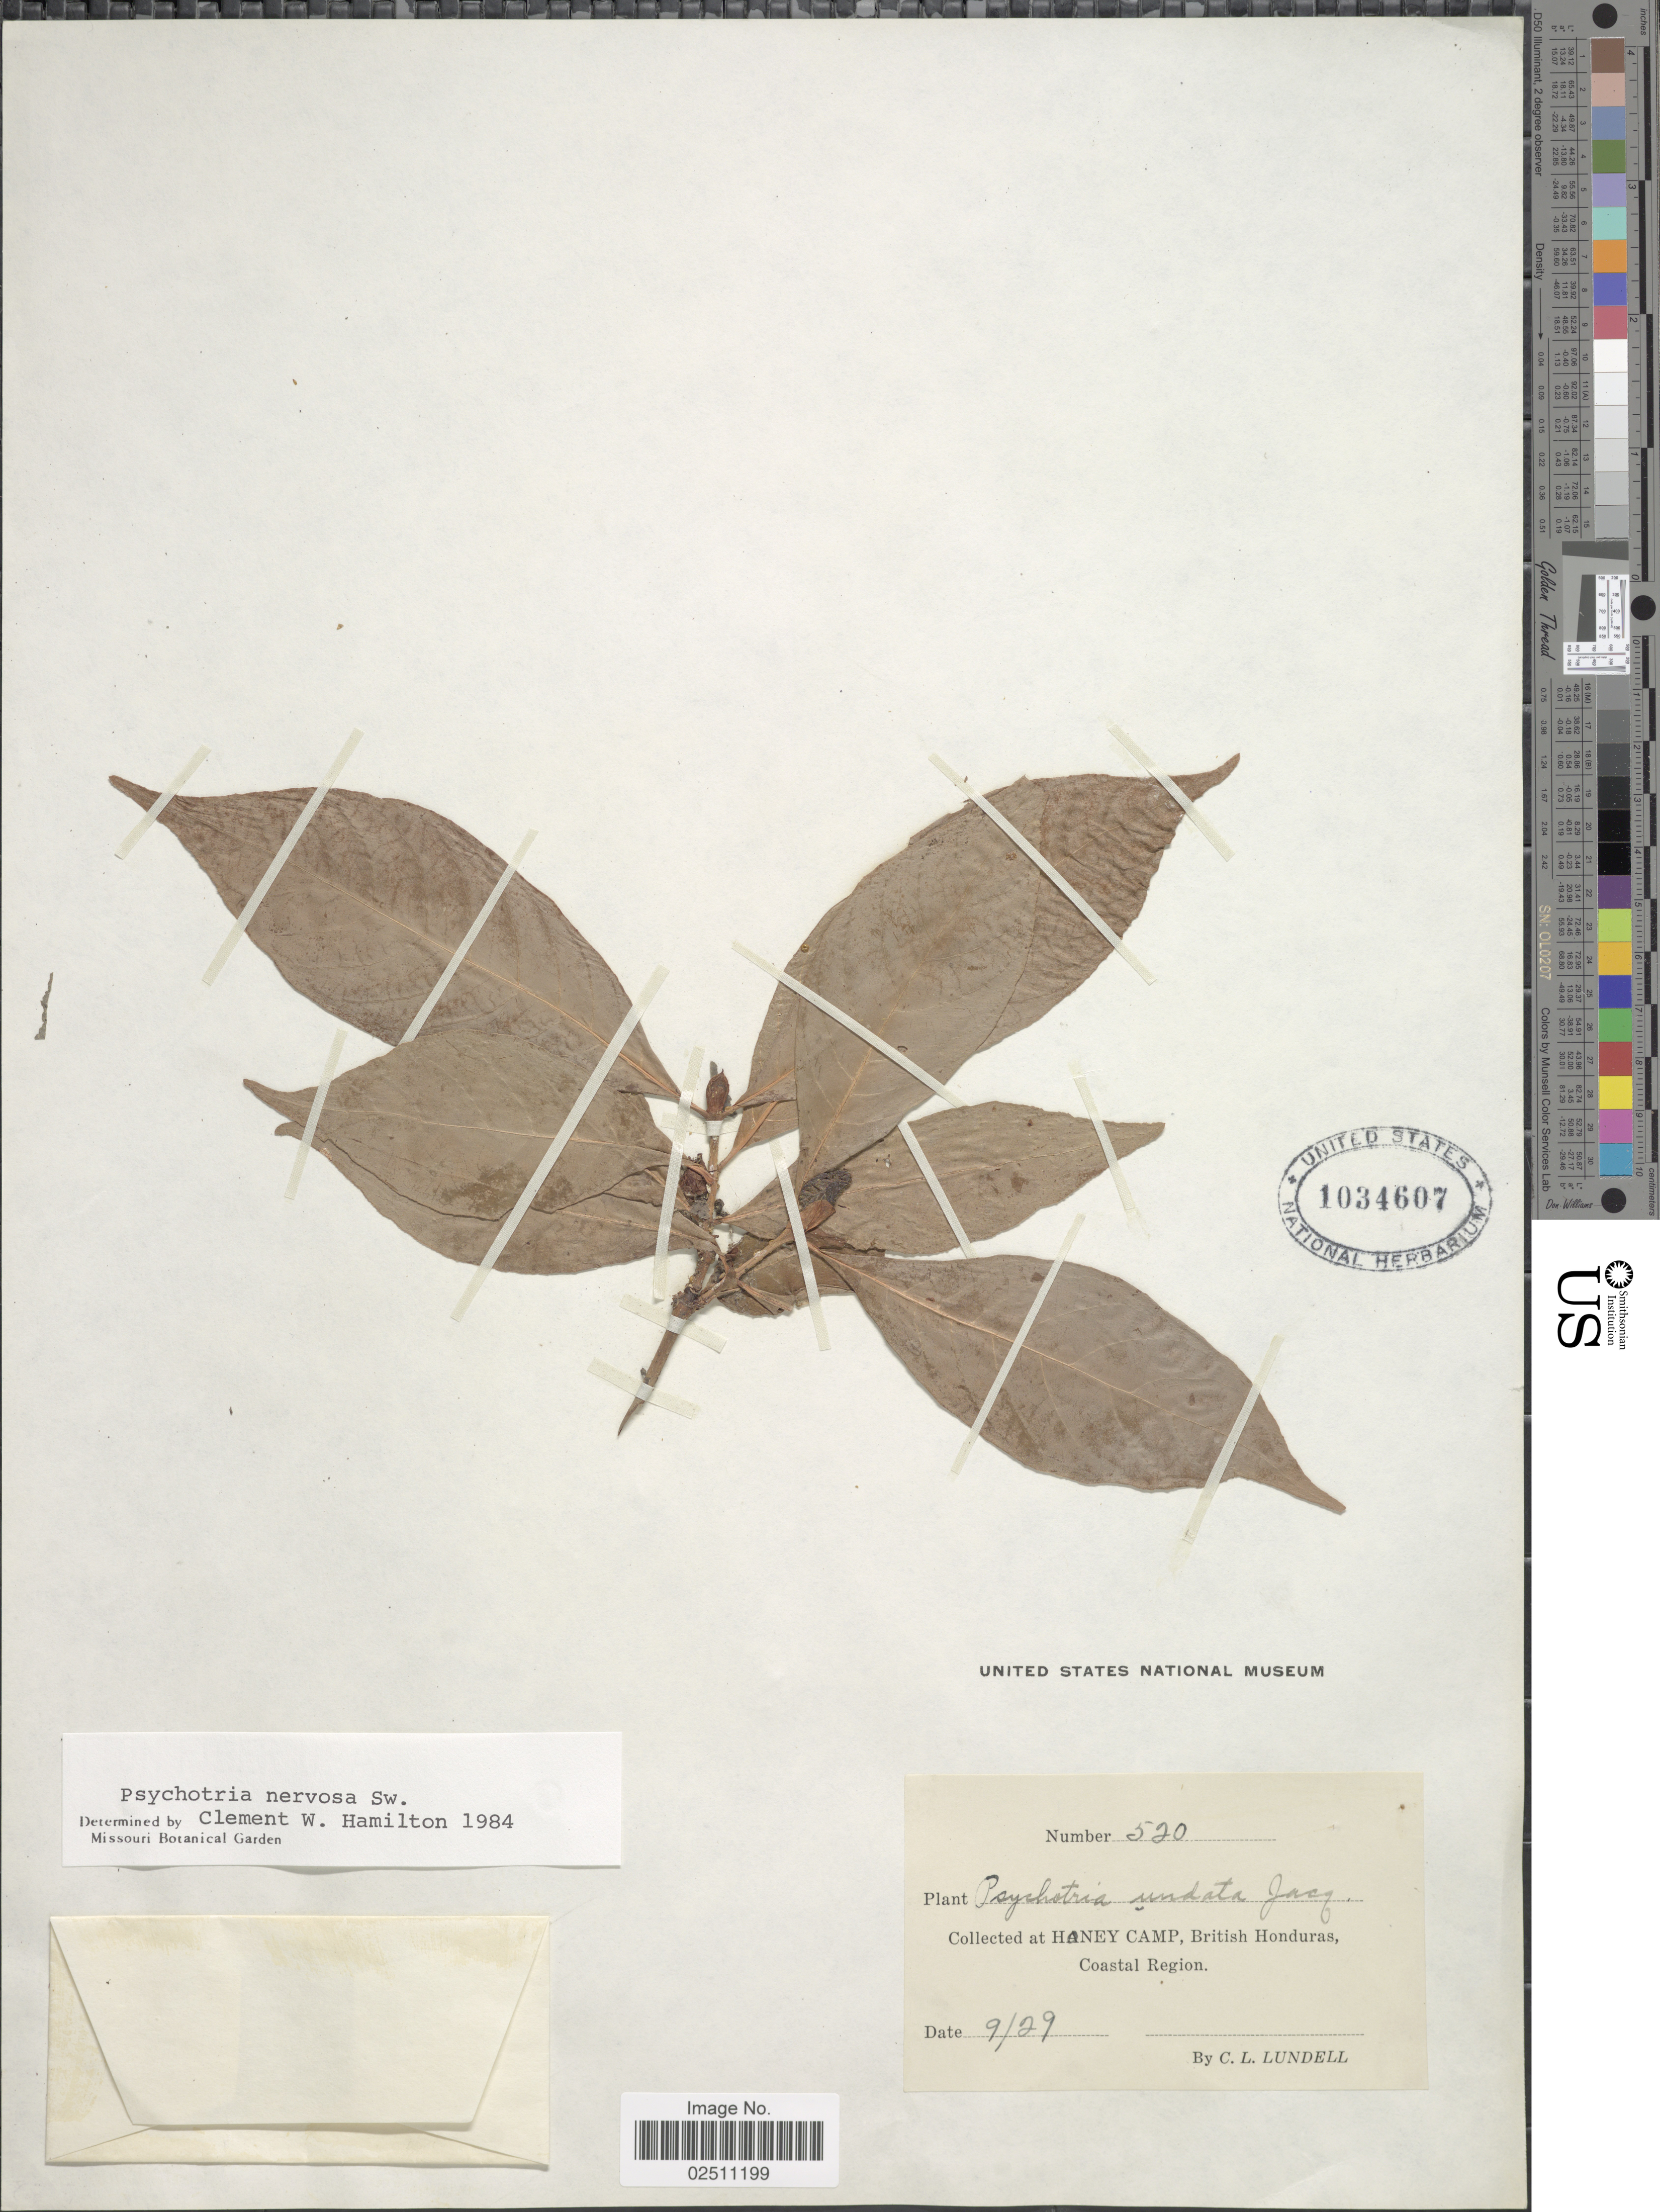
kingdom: Plantae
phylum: Tracheophyta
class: Magnoliopsida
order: Gentianales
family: Rubiaceae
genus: Psychotria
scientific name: Psychotria nervosa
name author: Sw.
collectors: C. L. Lundell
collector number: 520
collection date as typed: Transcribed d/m/y: /9/29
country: Belize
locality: British Honduras, Honey Camp, British Honduras, Coastal Region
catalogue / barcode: US 1034607